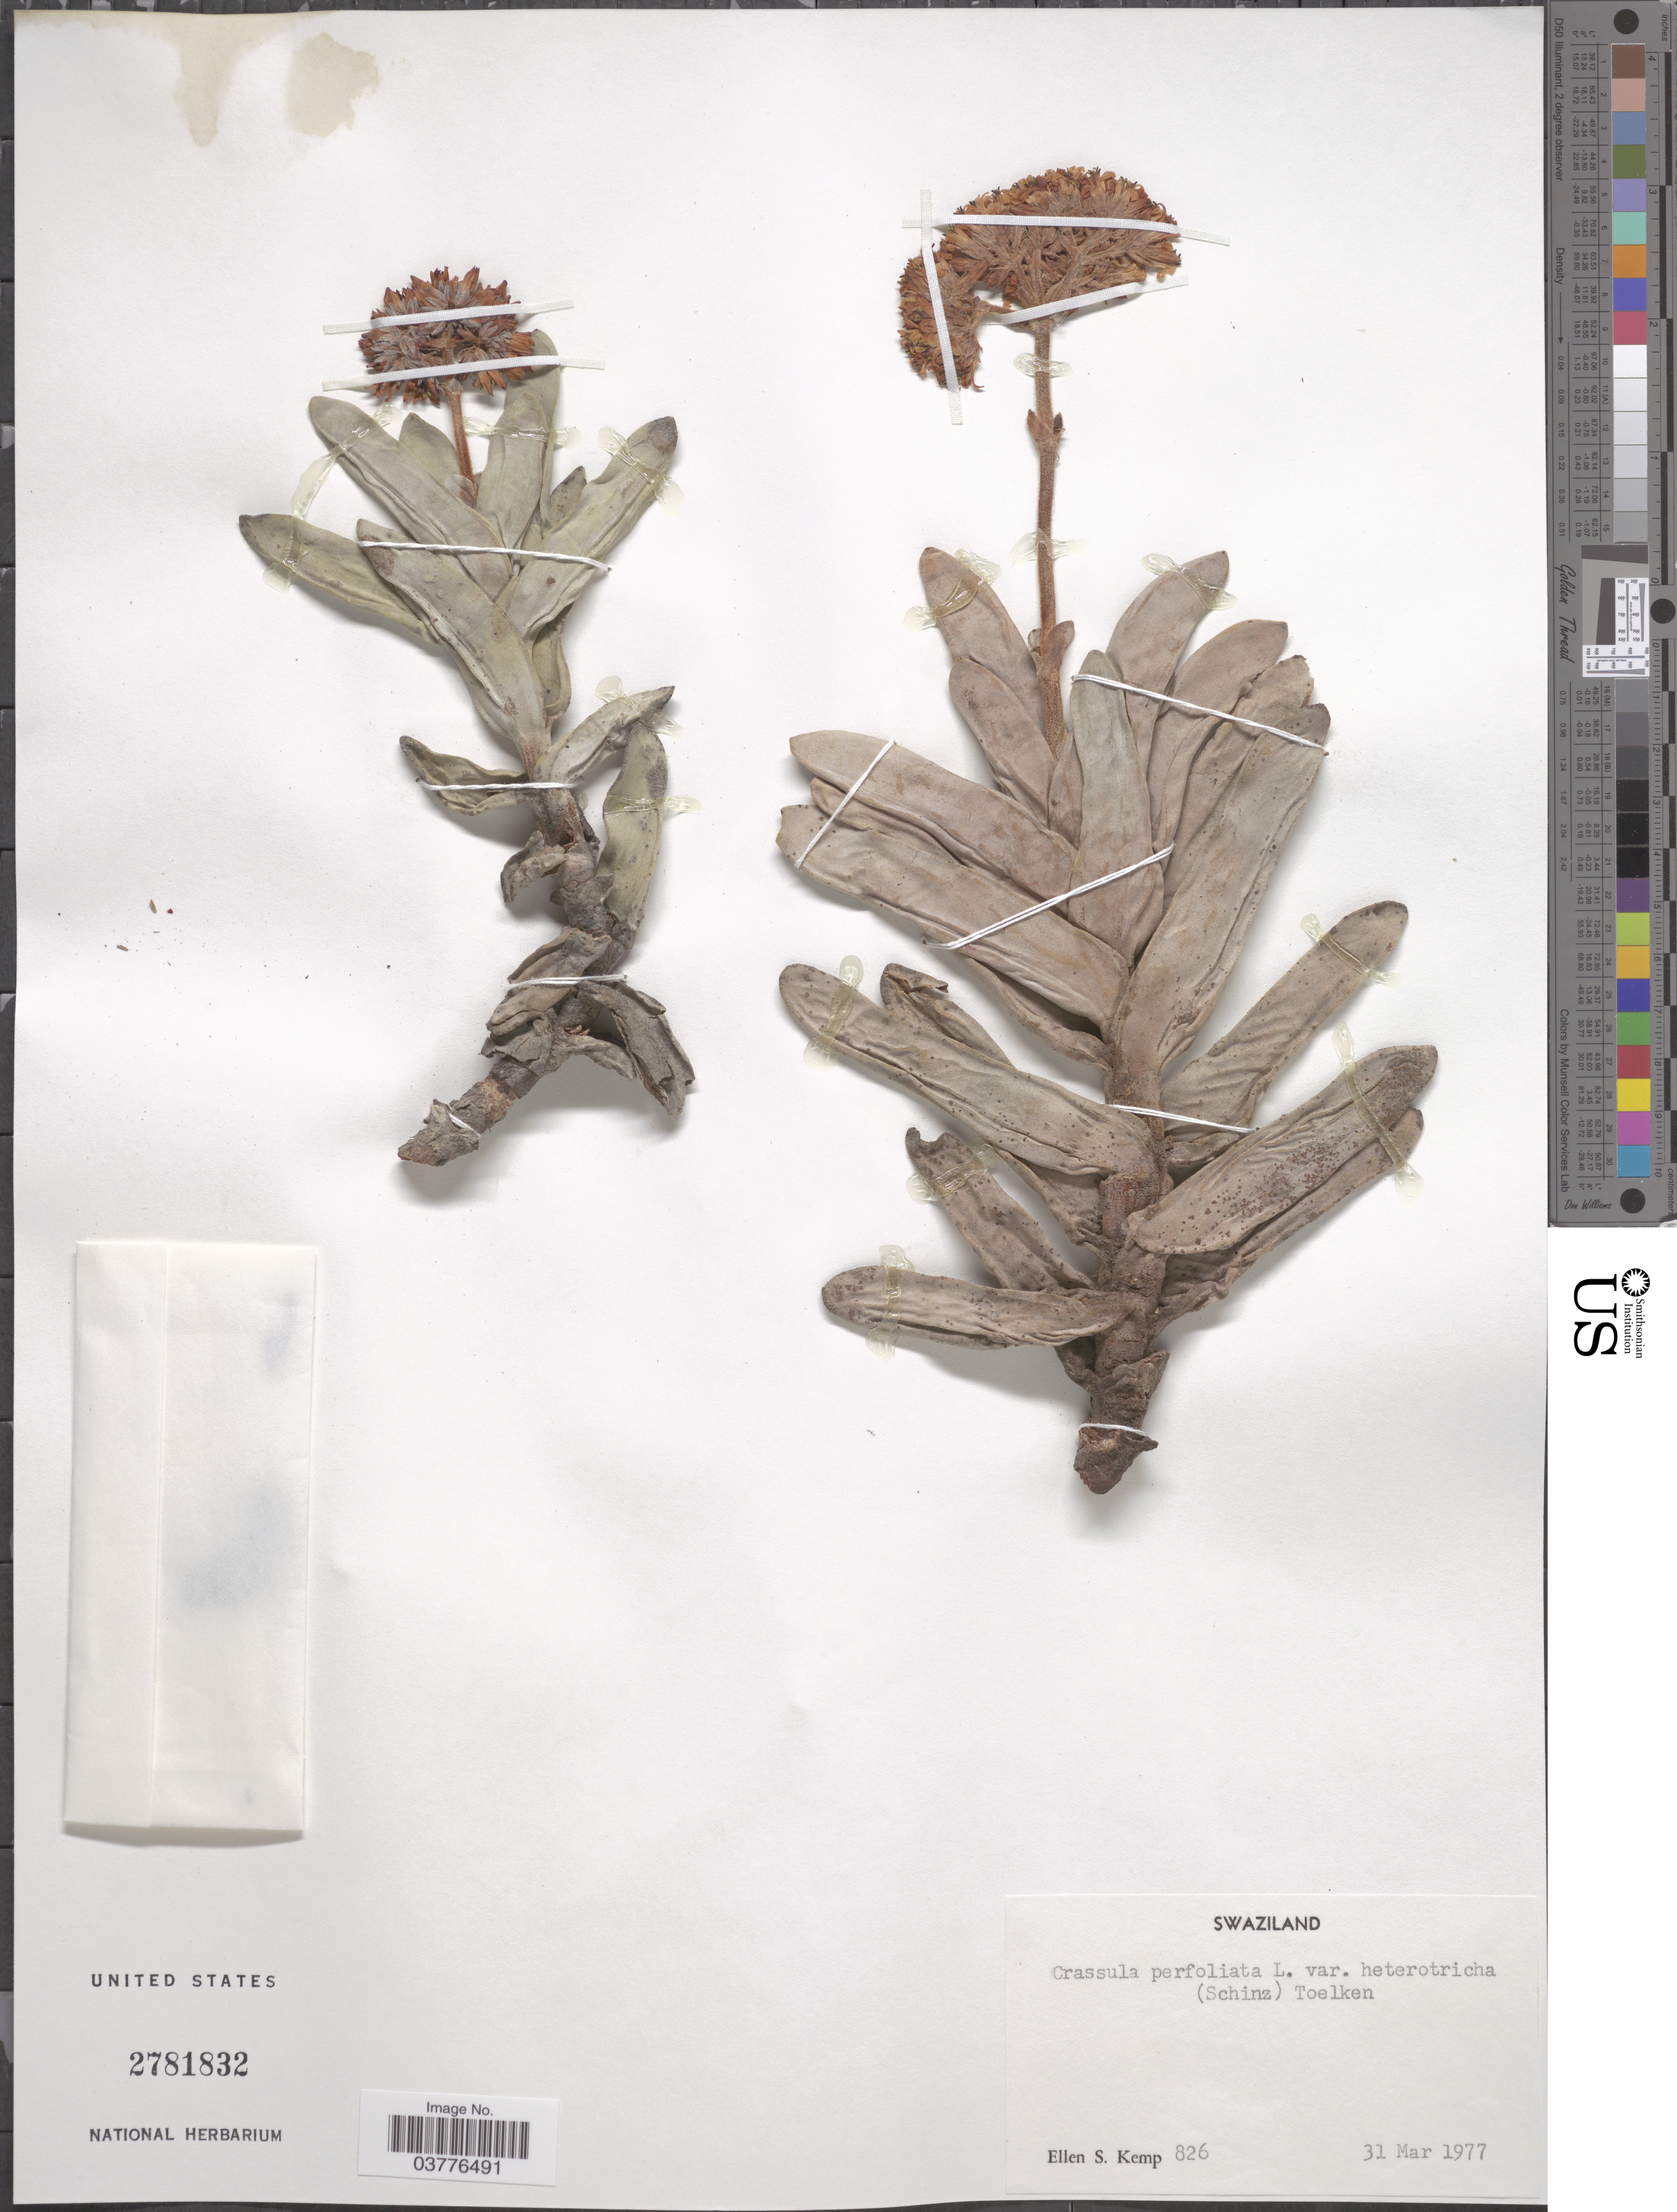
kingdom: Plantae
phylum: Tracheophyta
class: Magnoliopsida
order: Saxifragales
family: Crassulaceae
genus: Crassula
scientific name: Crassula perfoliata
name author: L.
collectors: E. S. Kemp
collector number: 826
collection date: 1977-03-31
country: Eswatini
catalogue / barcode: US 2781832